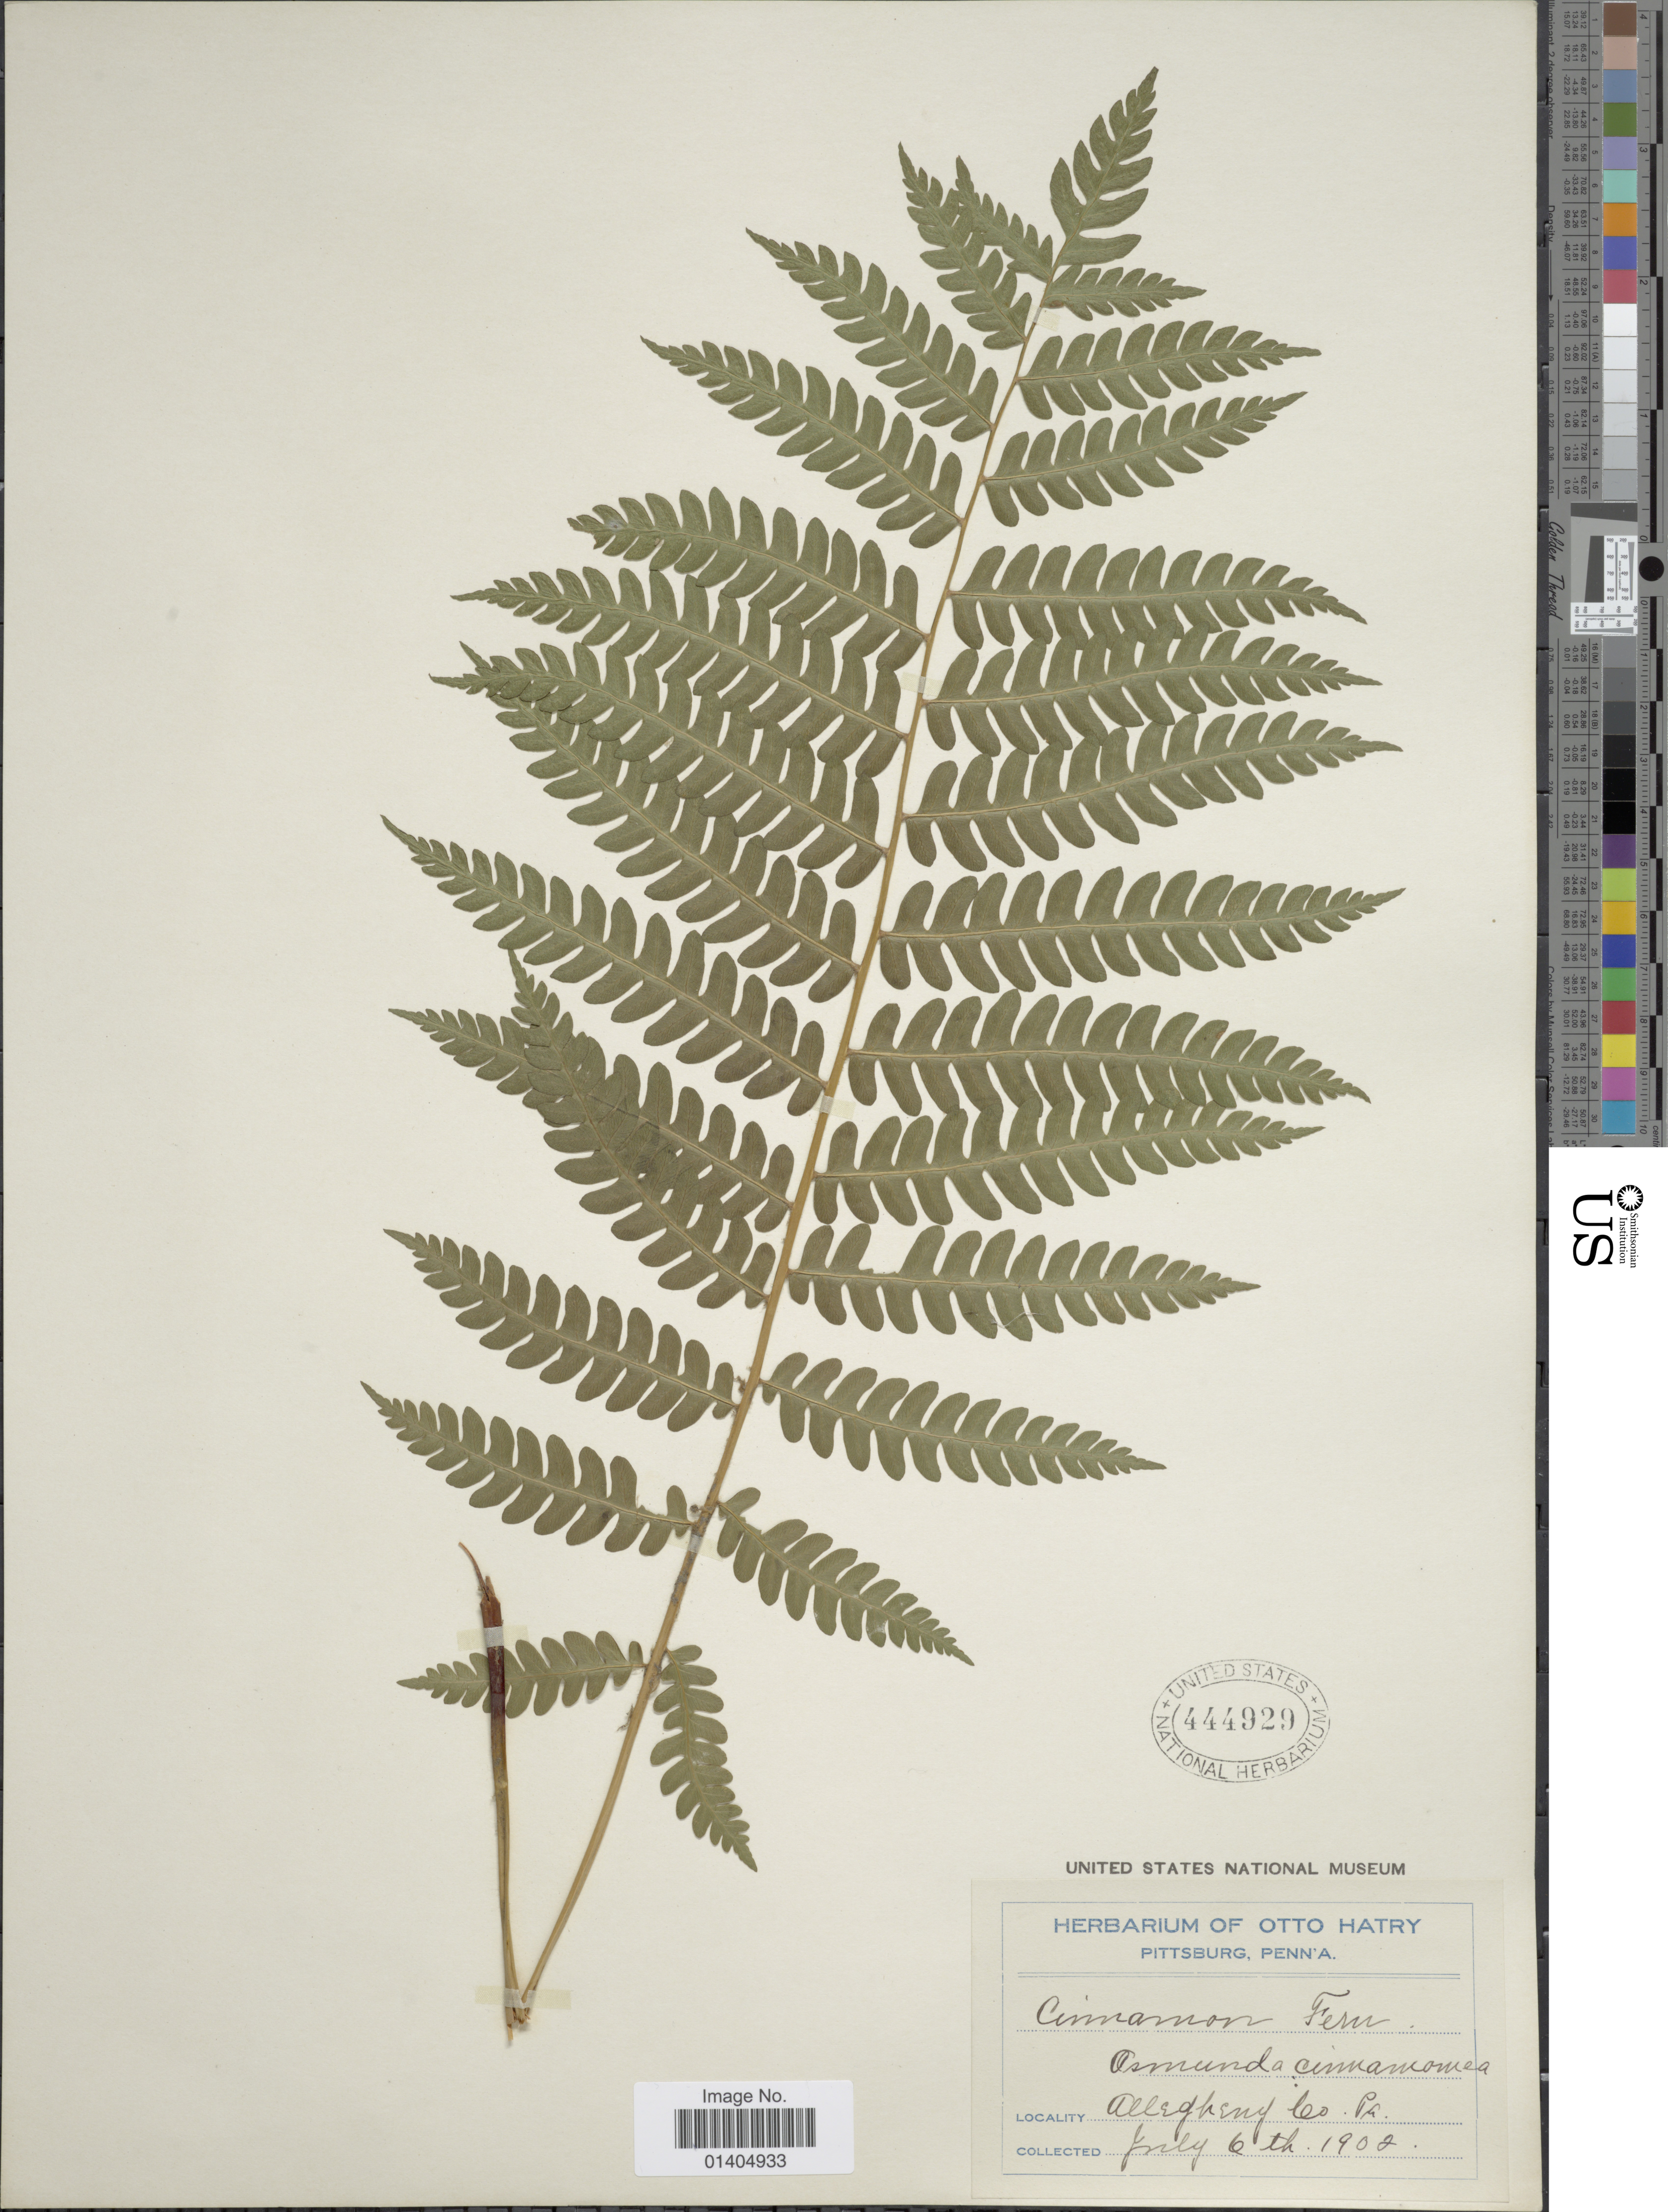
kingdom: Plantae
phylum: Tracheophyta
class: Polypodiopsida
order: Osmundales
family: Osmundaceae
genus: Osmundastrum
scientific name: Osmundastrum cinnamomeum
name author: (L.) C. Presl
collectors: ex herb. Otto Hatry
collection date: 1902-07-06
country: United States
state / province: Pennsylvania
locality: Pittsburg, Allegheny Co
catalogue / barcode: US 444929